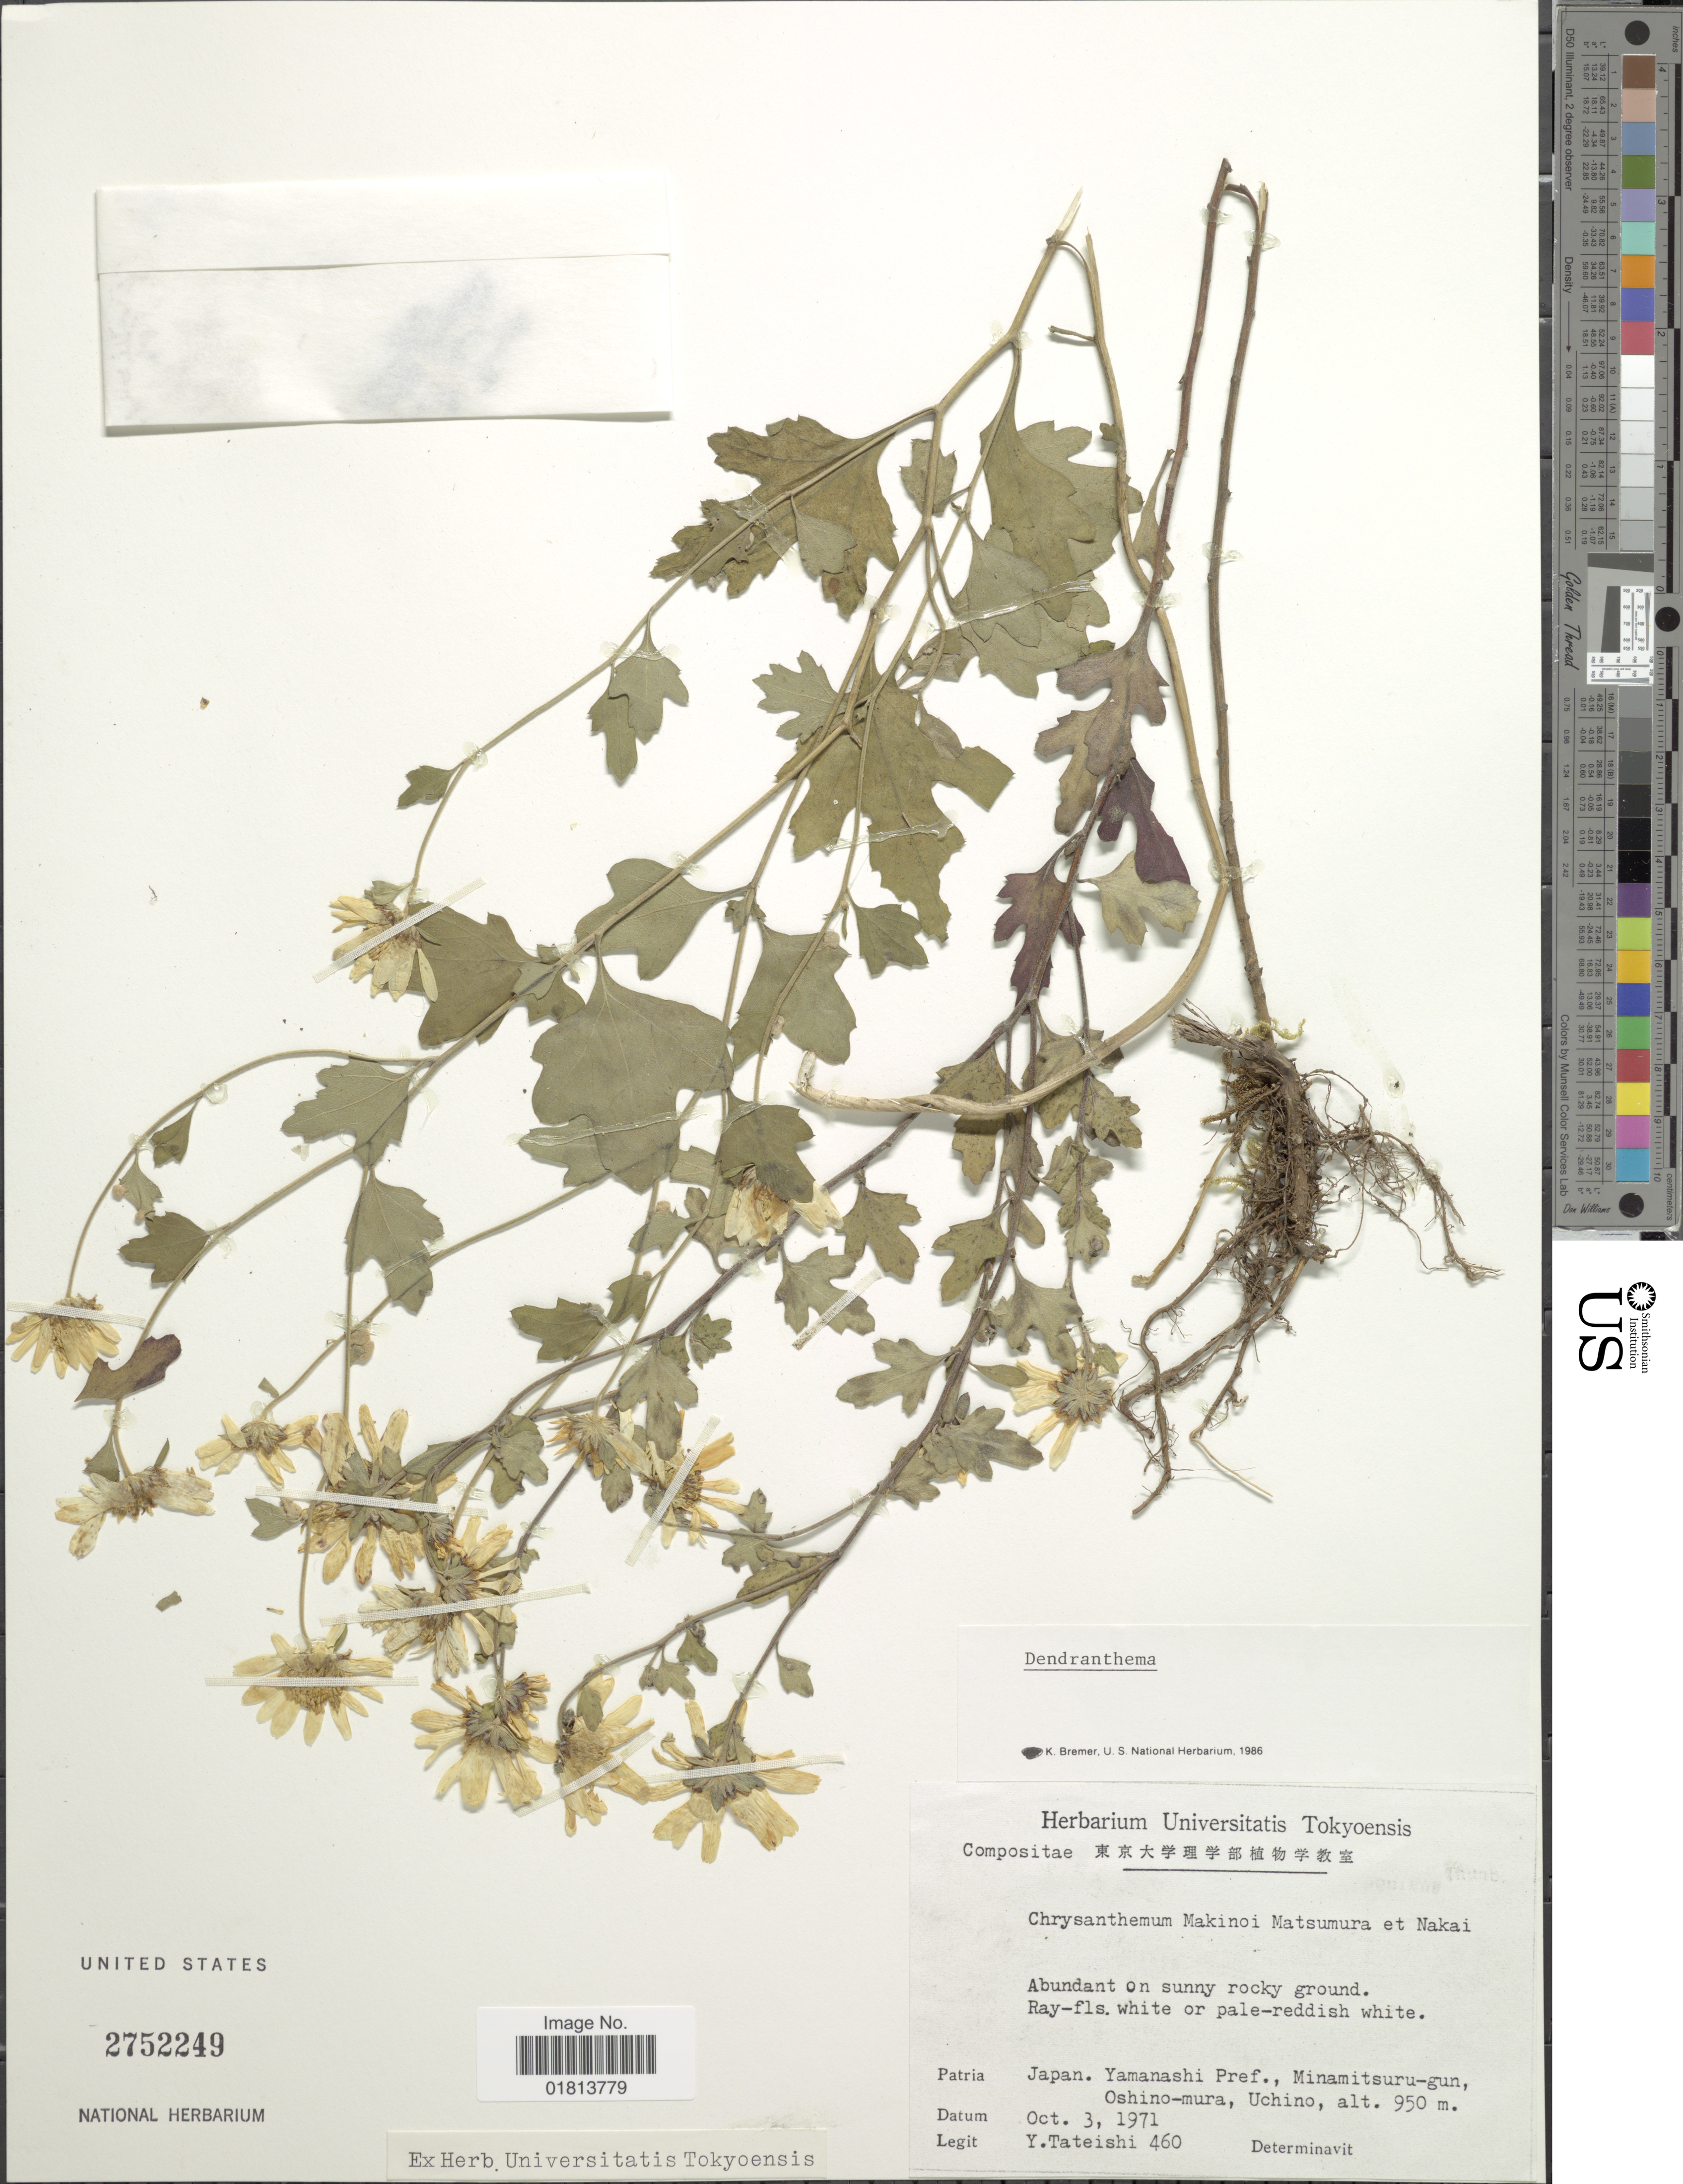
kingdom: Plantae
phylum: Tracheophyta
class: Magnoliopsida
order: Asterales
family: Asteraceae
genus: Dendranthema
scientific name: Dendranthema makinoi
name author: Matsum. & Nakai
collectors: Y. Tateishi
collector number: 460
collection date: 1971-10-03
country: Japan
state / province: Yamanasi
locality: Japan, Yamanashi Pref., Minamitsuru-gun, Oshino-mura, Uchino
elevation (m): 950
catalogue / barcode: US 2752249